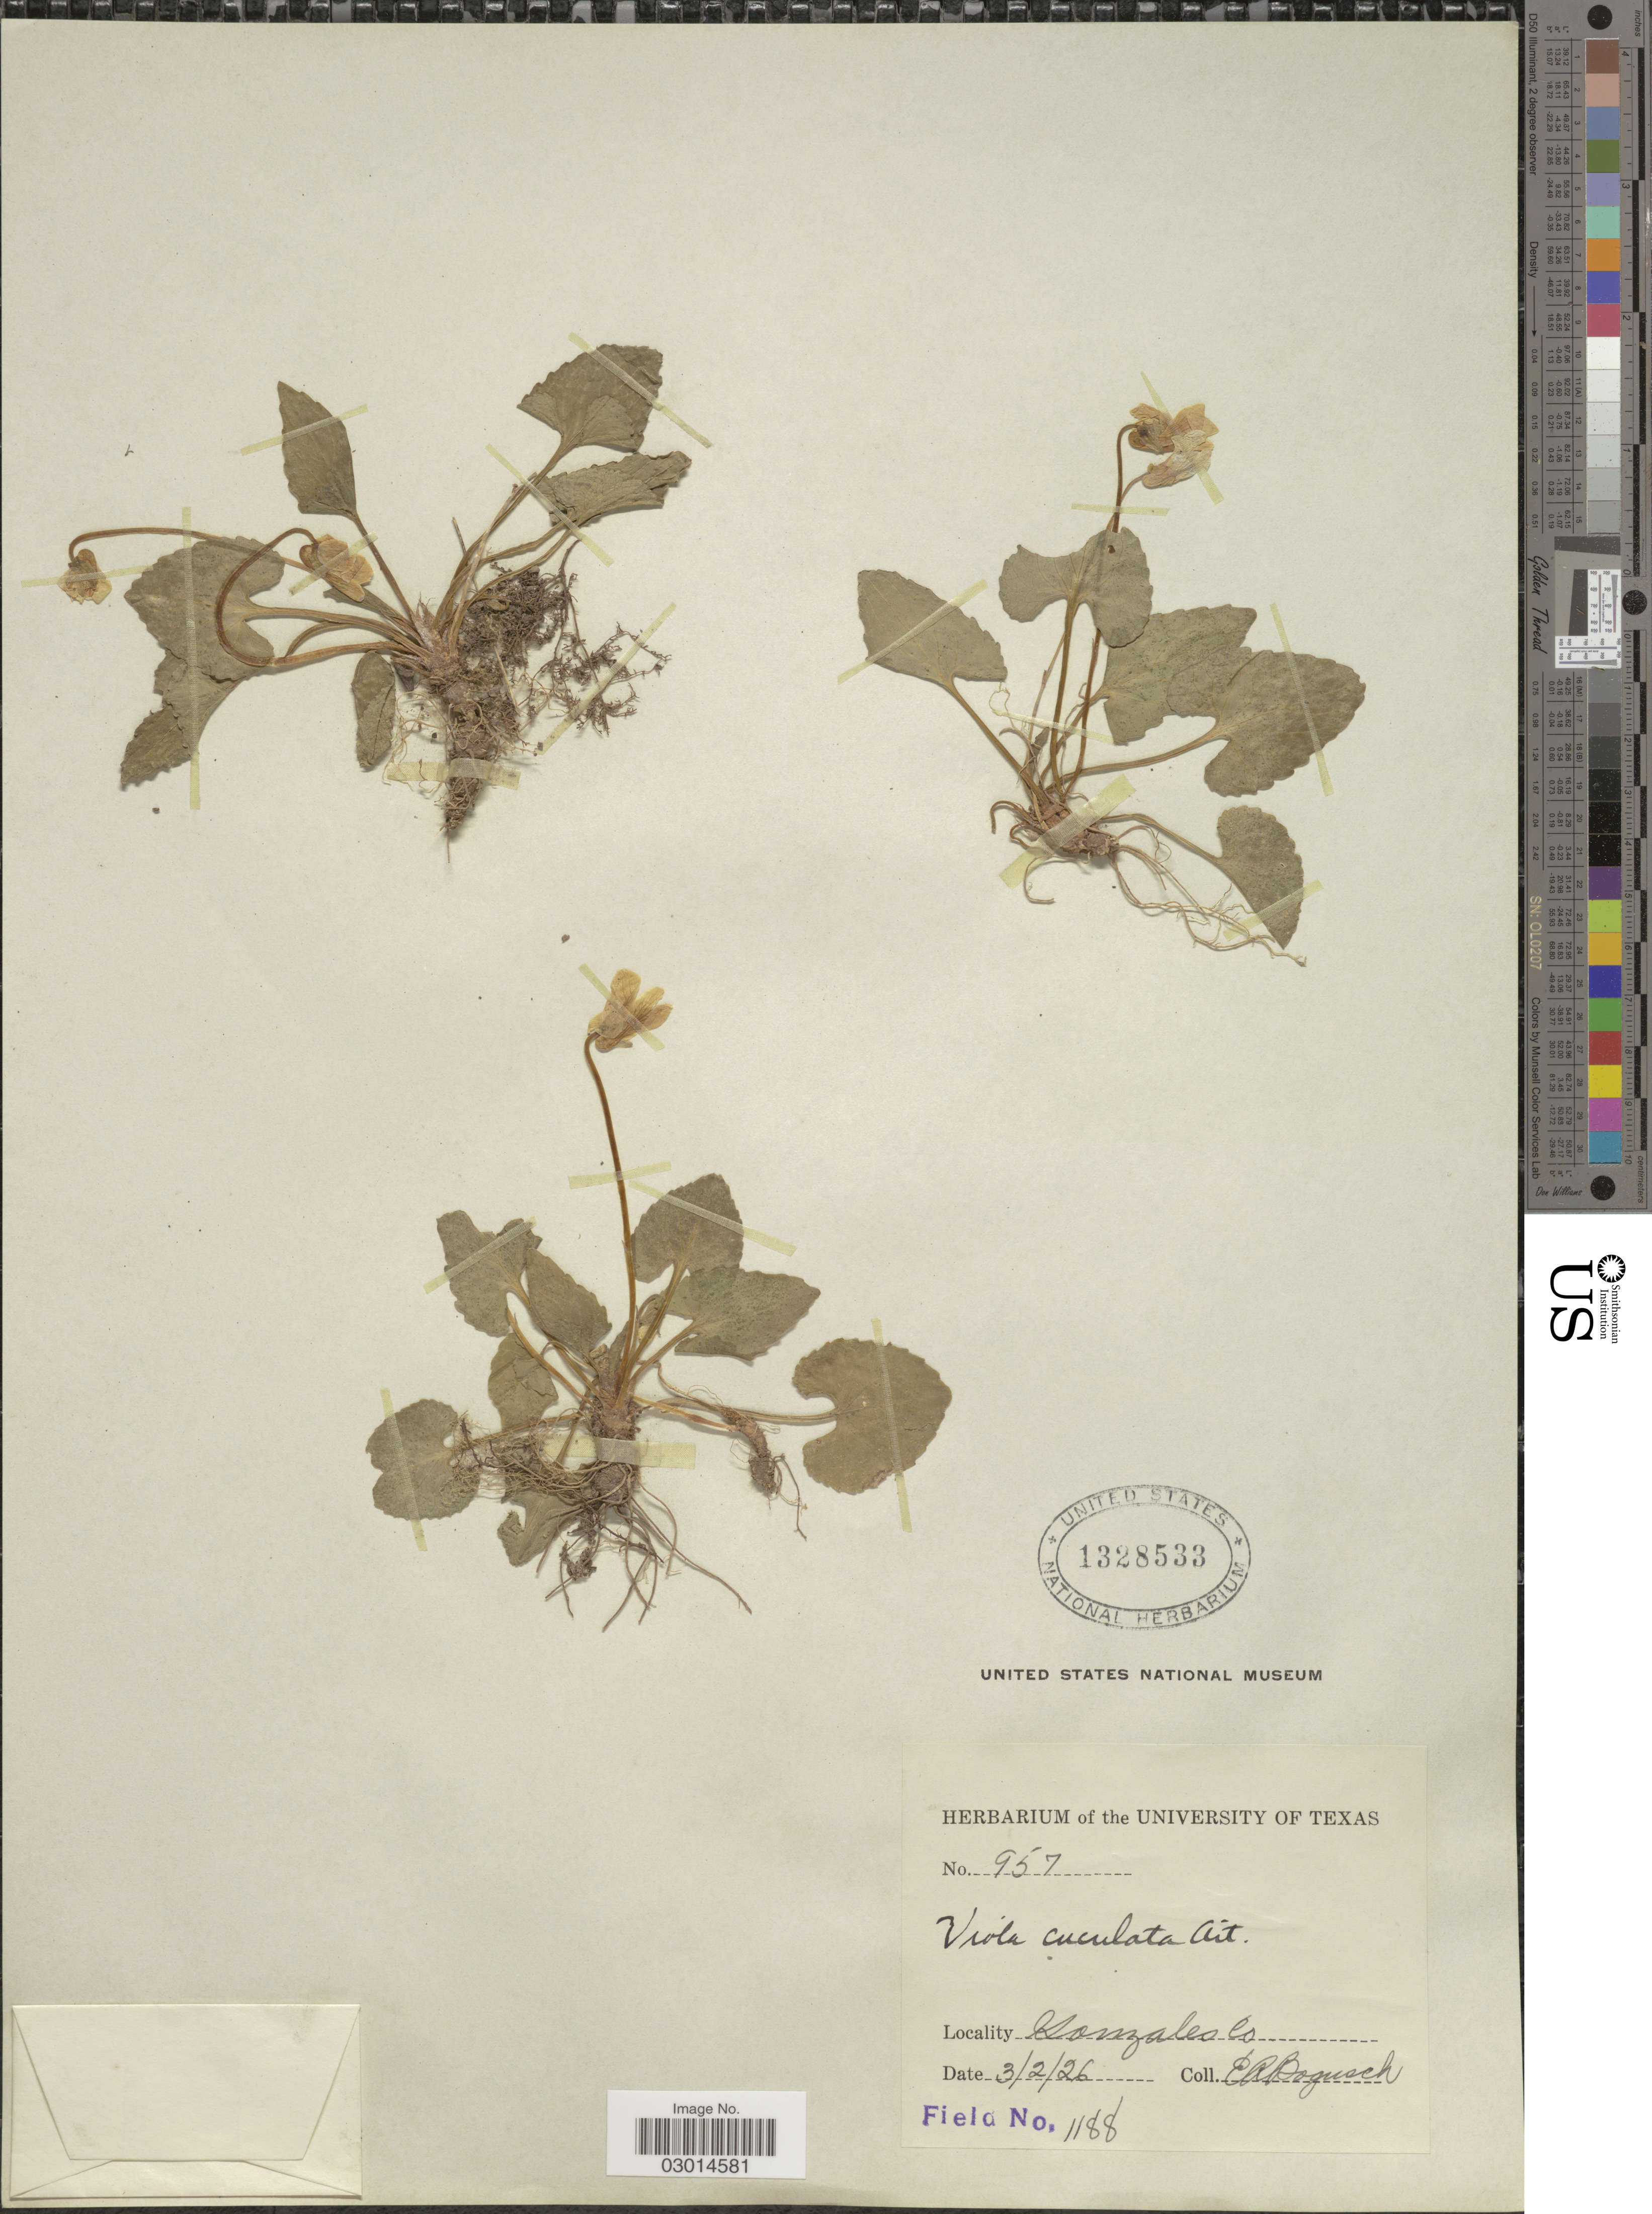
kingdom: Plantae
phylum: Tracheophyta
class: Magnoliopsida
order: Malpighiales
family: Violaceae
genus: Viola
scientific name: Viola cucullata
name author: Aiton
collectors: E. Bogusch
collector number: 957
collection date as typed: Transcribed d/m/y: 2/3/26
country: United States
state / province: Texas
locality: Gonzales Co.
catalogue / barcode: US 1328533